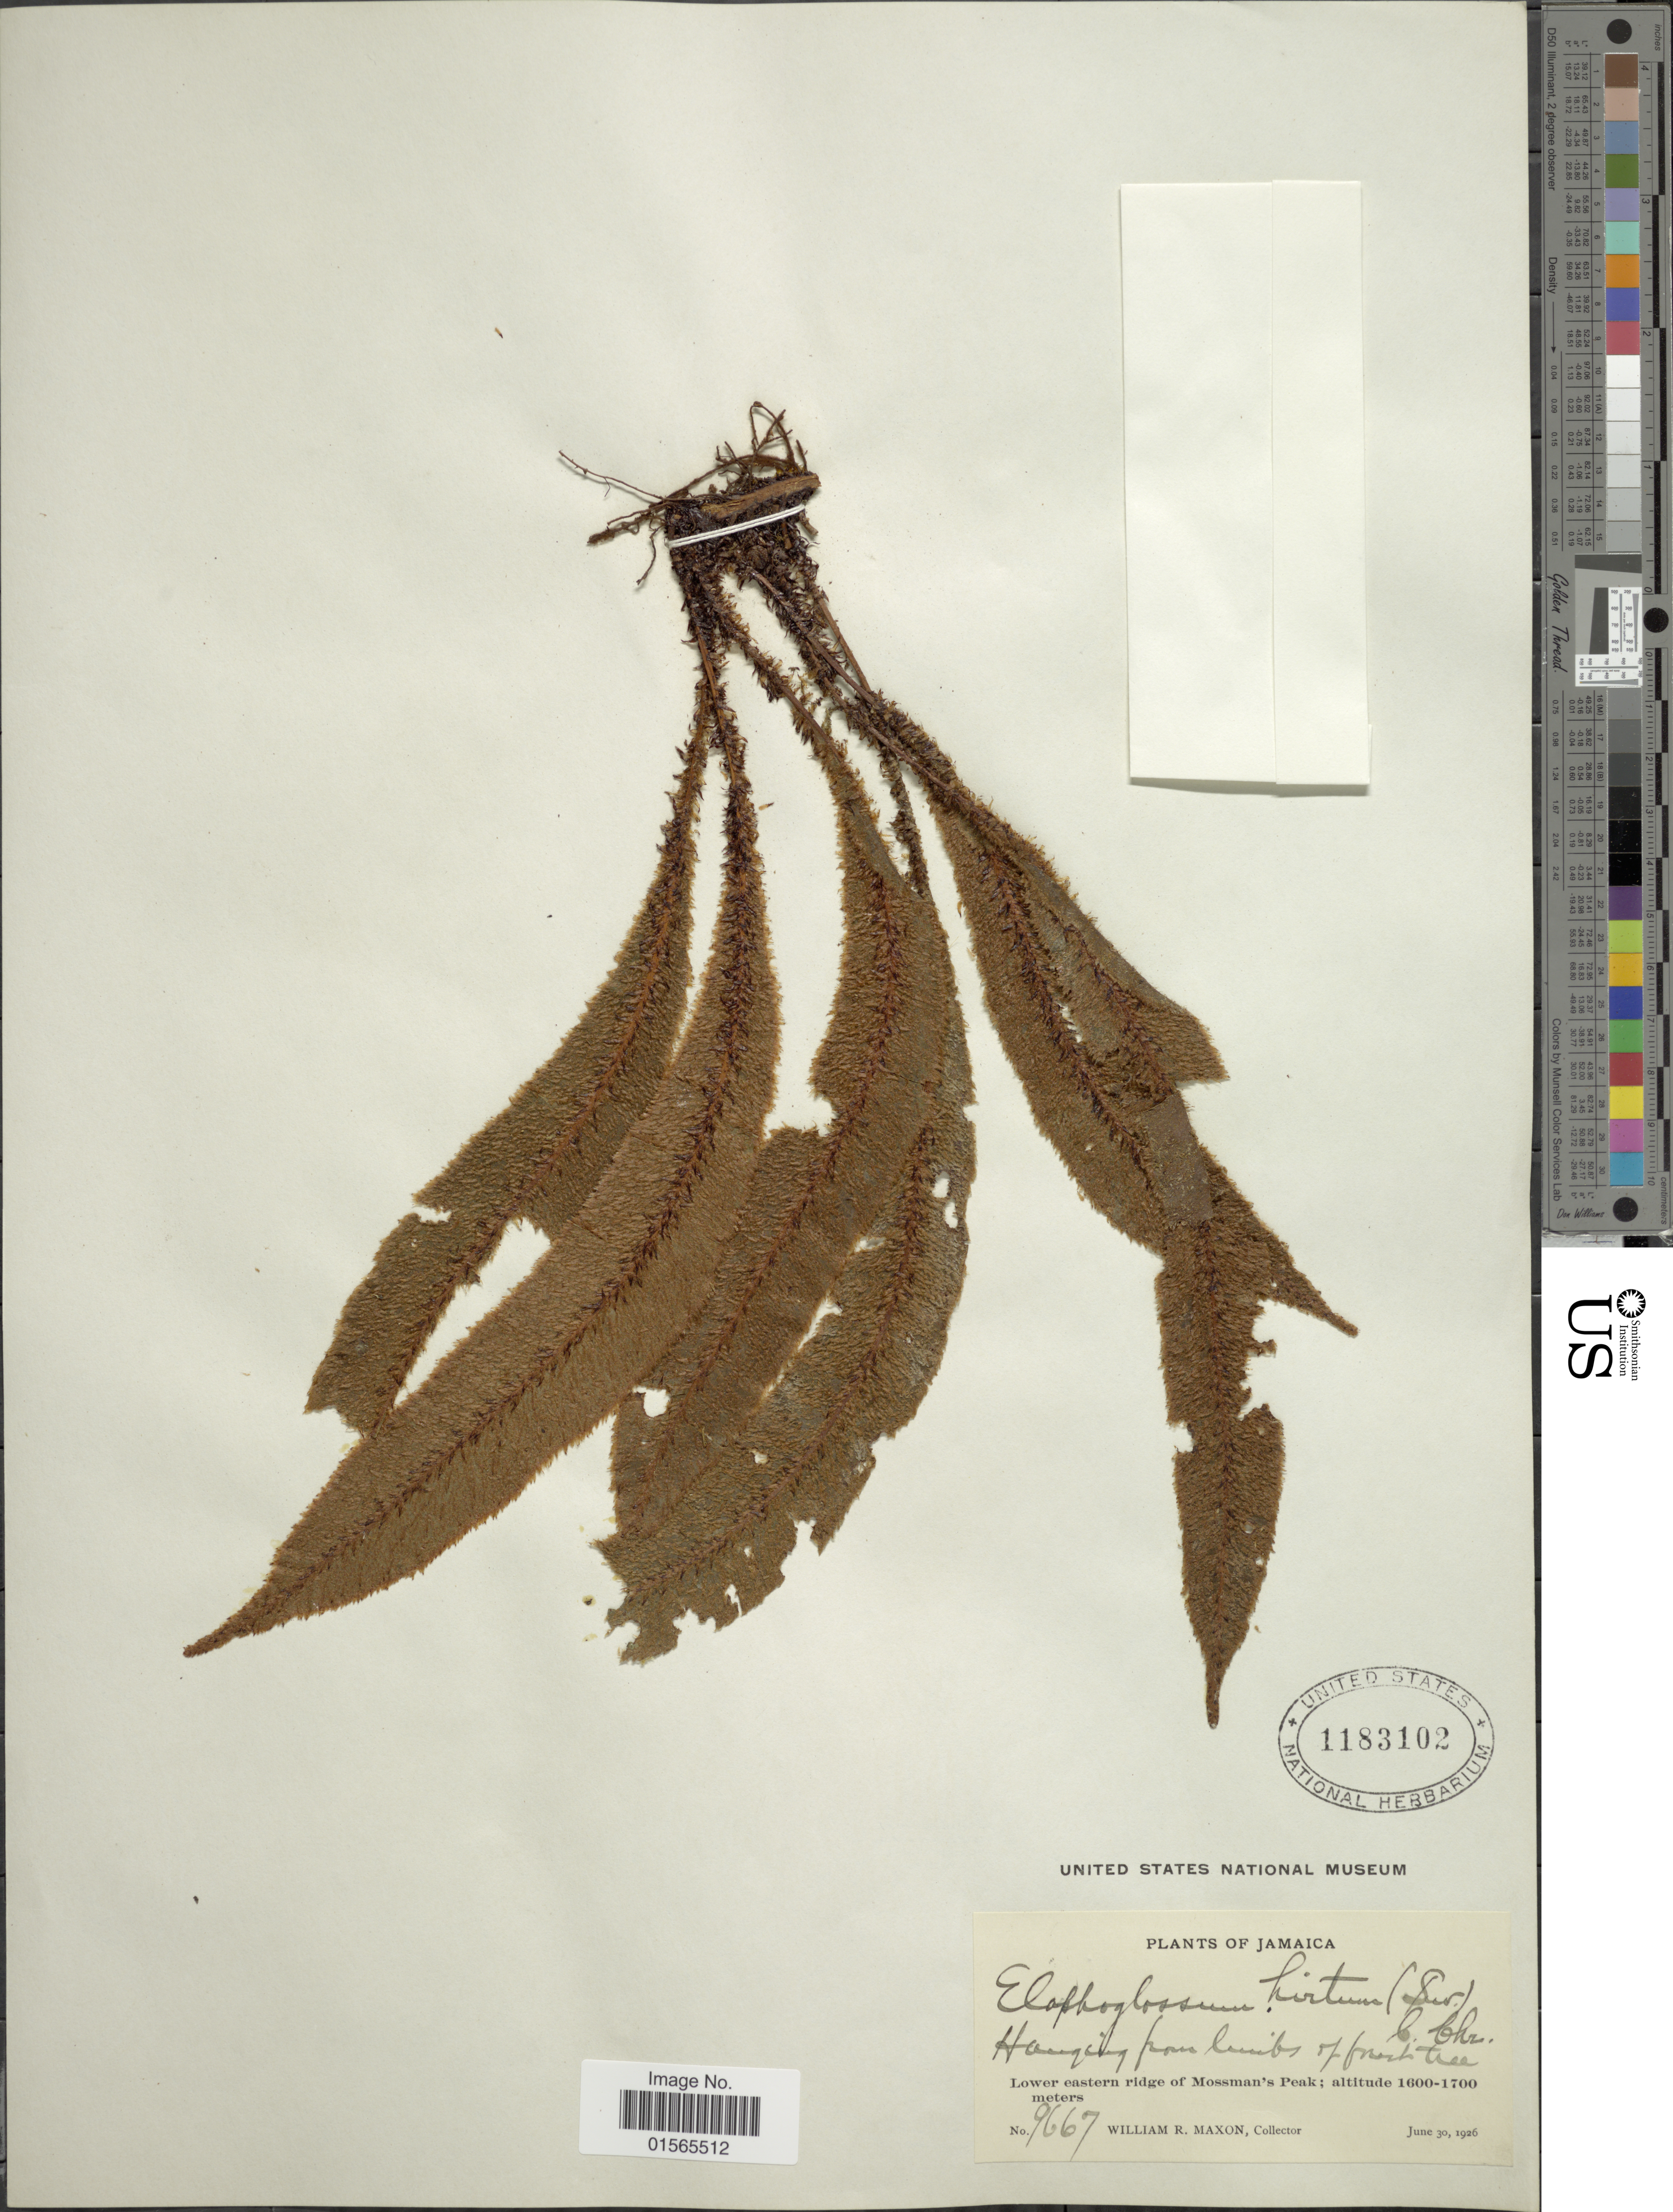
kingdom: Plantae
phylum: Tracheophyta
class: Polypodiopsida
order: Polypodiales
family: Dryopteridaceae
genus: Elaphoglossum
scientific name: Elaphoglossum hirtum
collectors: W. R. Maxon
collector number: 9667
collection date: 1926-06-30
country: Jamaica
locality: Lower eastern ridge of Mossman's Peak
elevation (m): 1600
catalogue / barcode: US 1183102